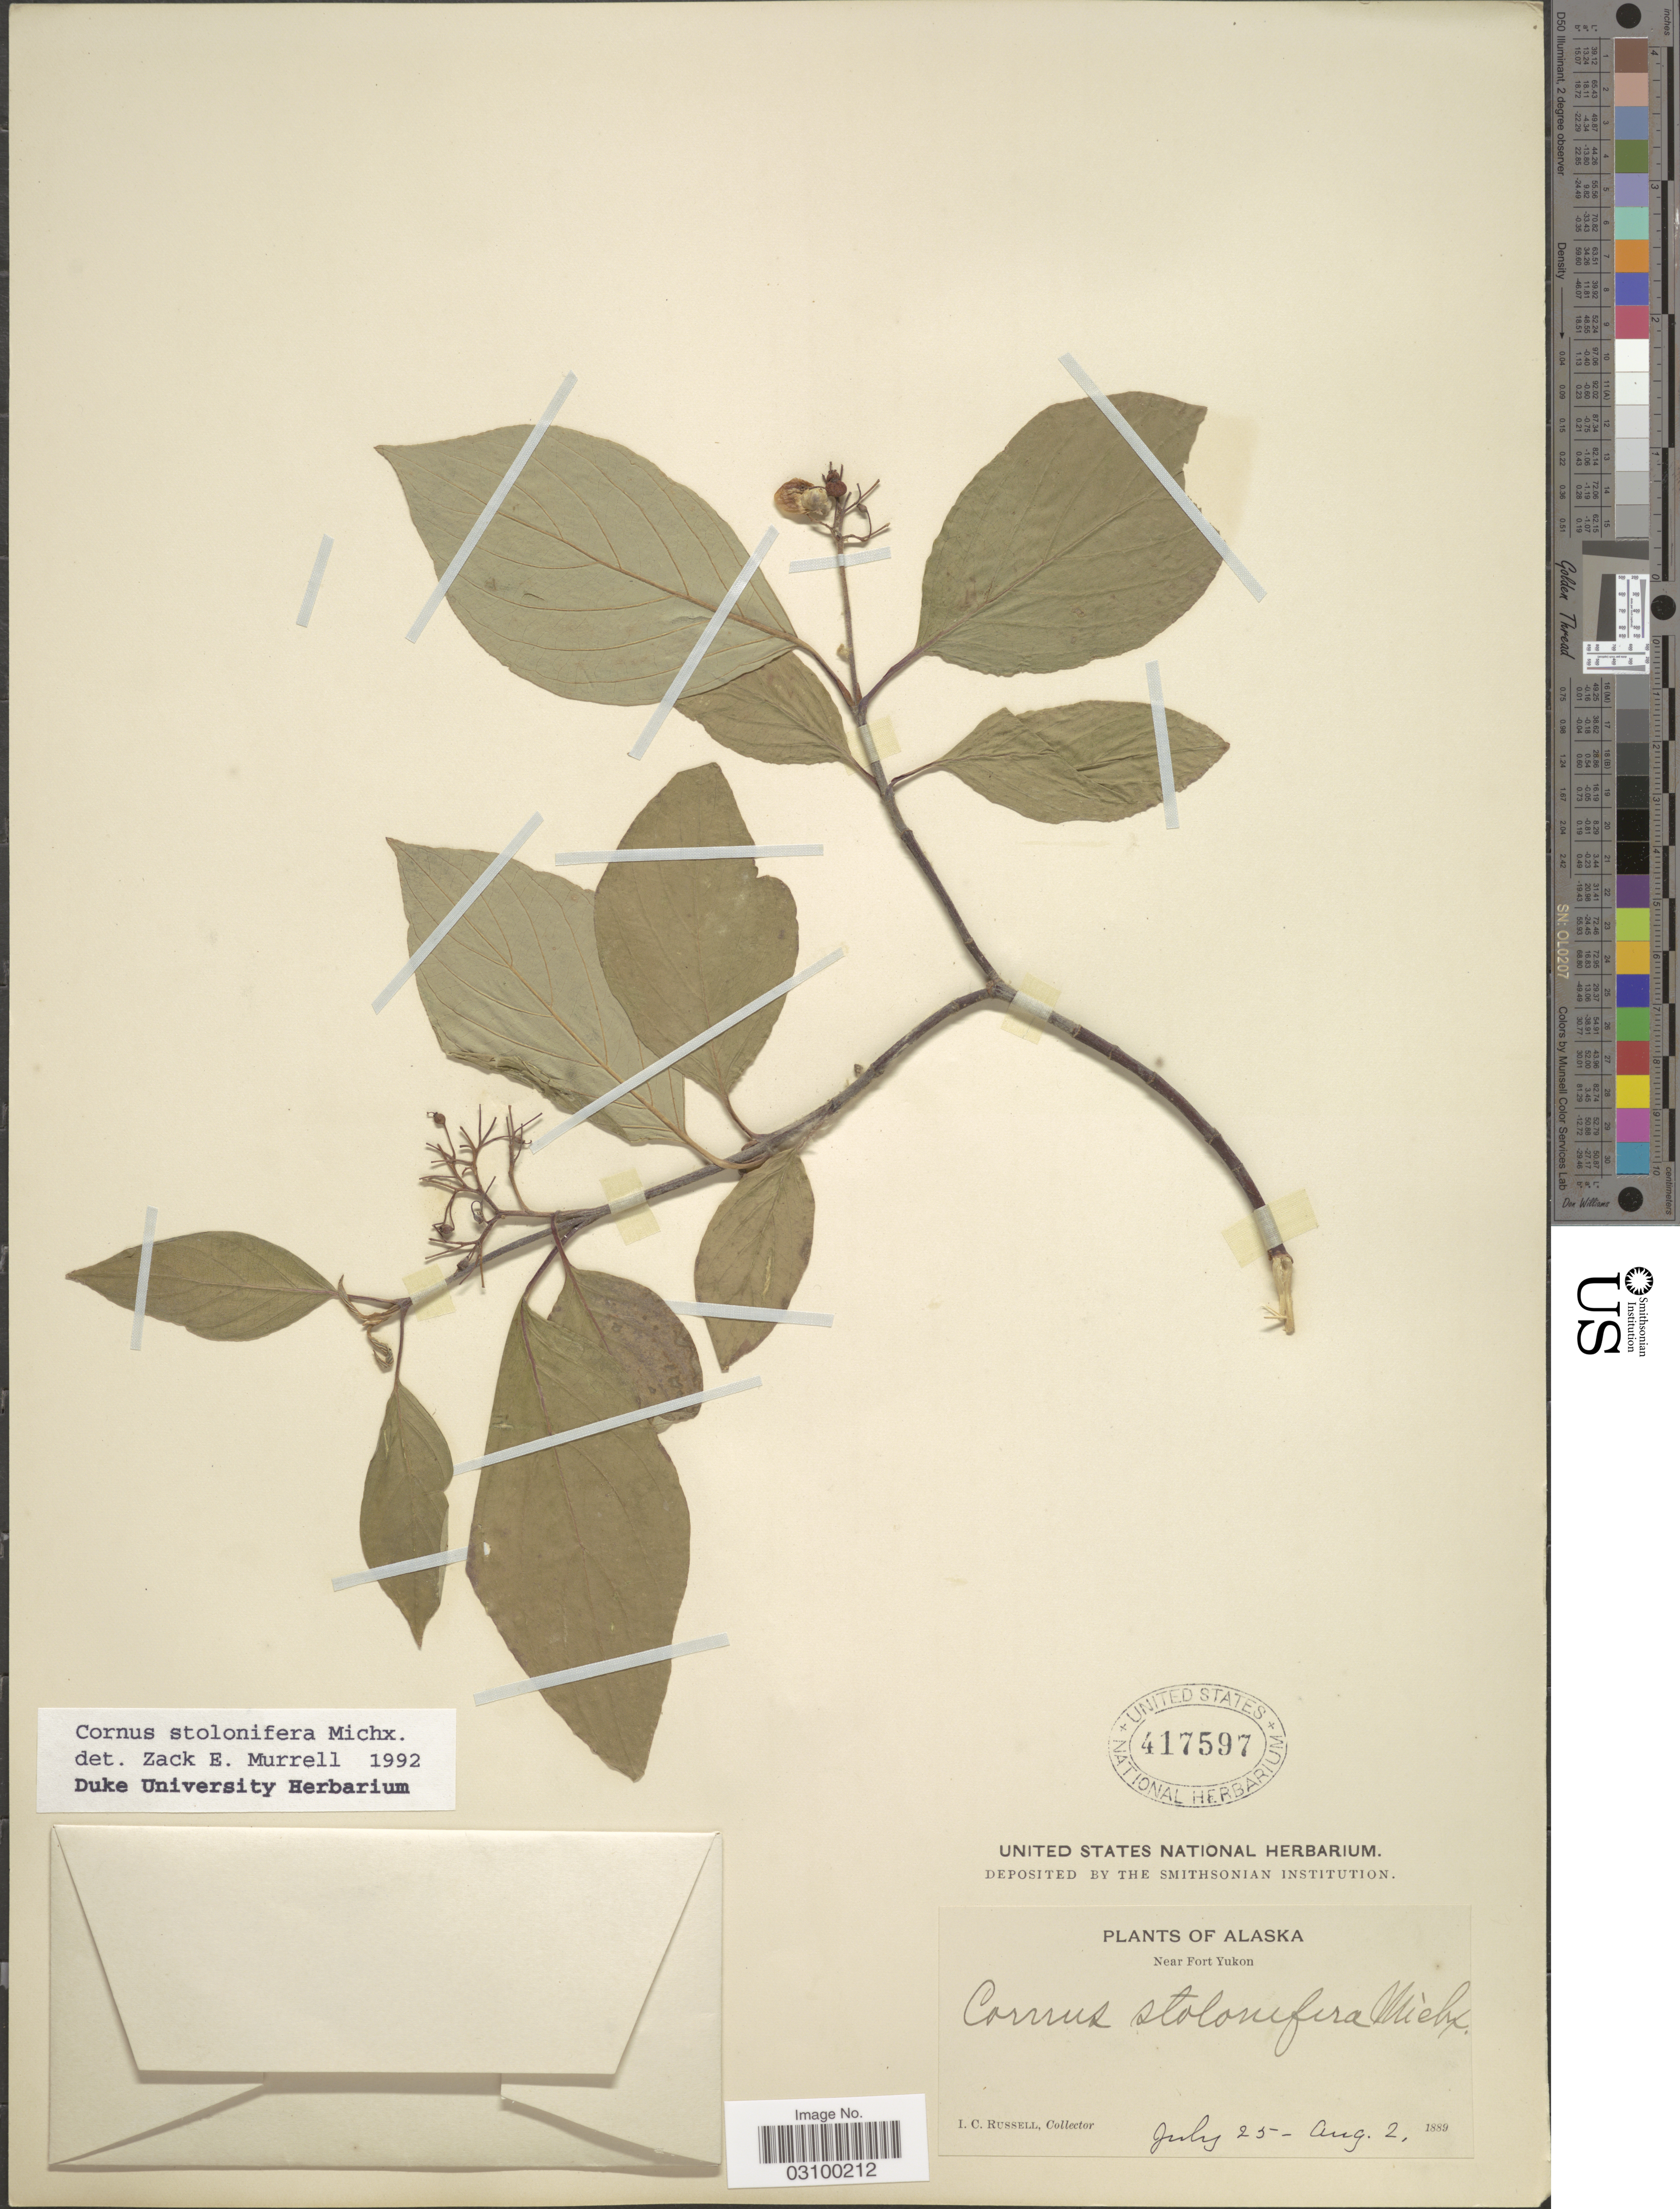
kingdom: Plantae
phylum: Tracheophyta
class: Magnoliopsida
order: Cornales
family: Cornaceae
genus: Cornus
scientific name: Cornus sericea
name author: L.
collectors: I. C. Russell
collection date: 1889-07-25/1889-08-02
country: United States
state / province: Alaska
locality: Near Fort Yukon.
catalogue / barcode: US 417597